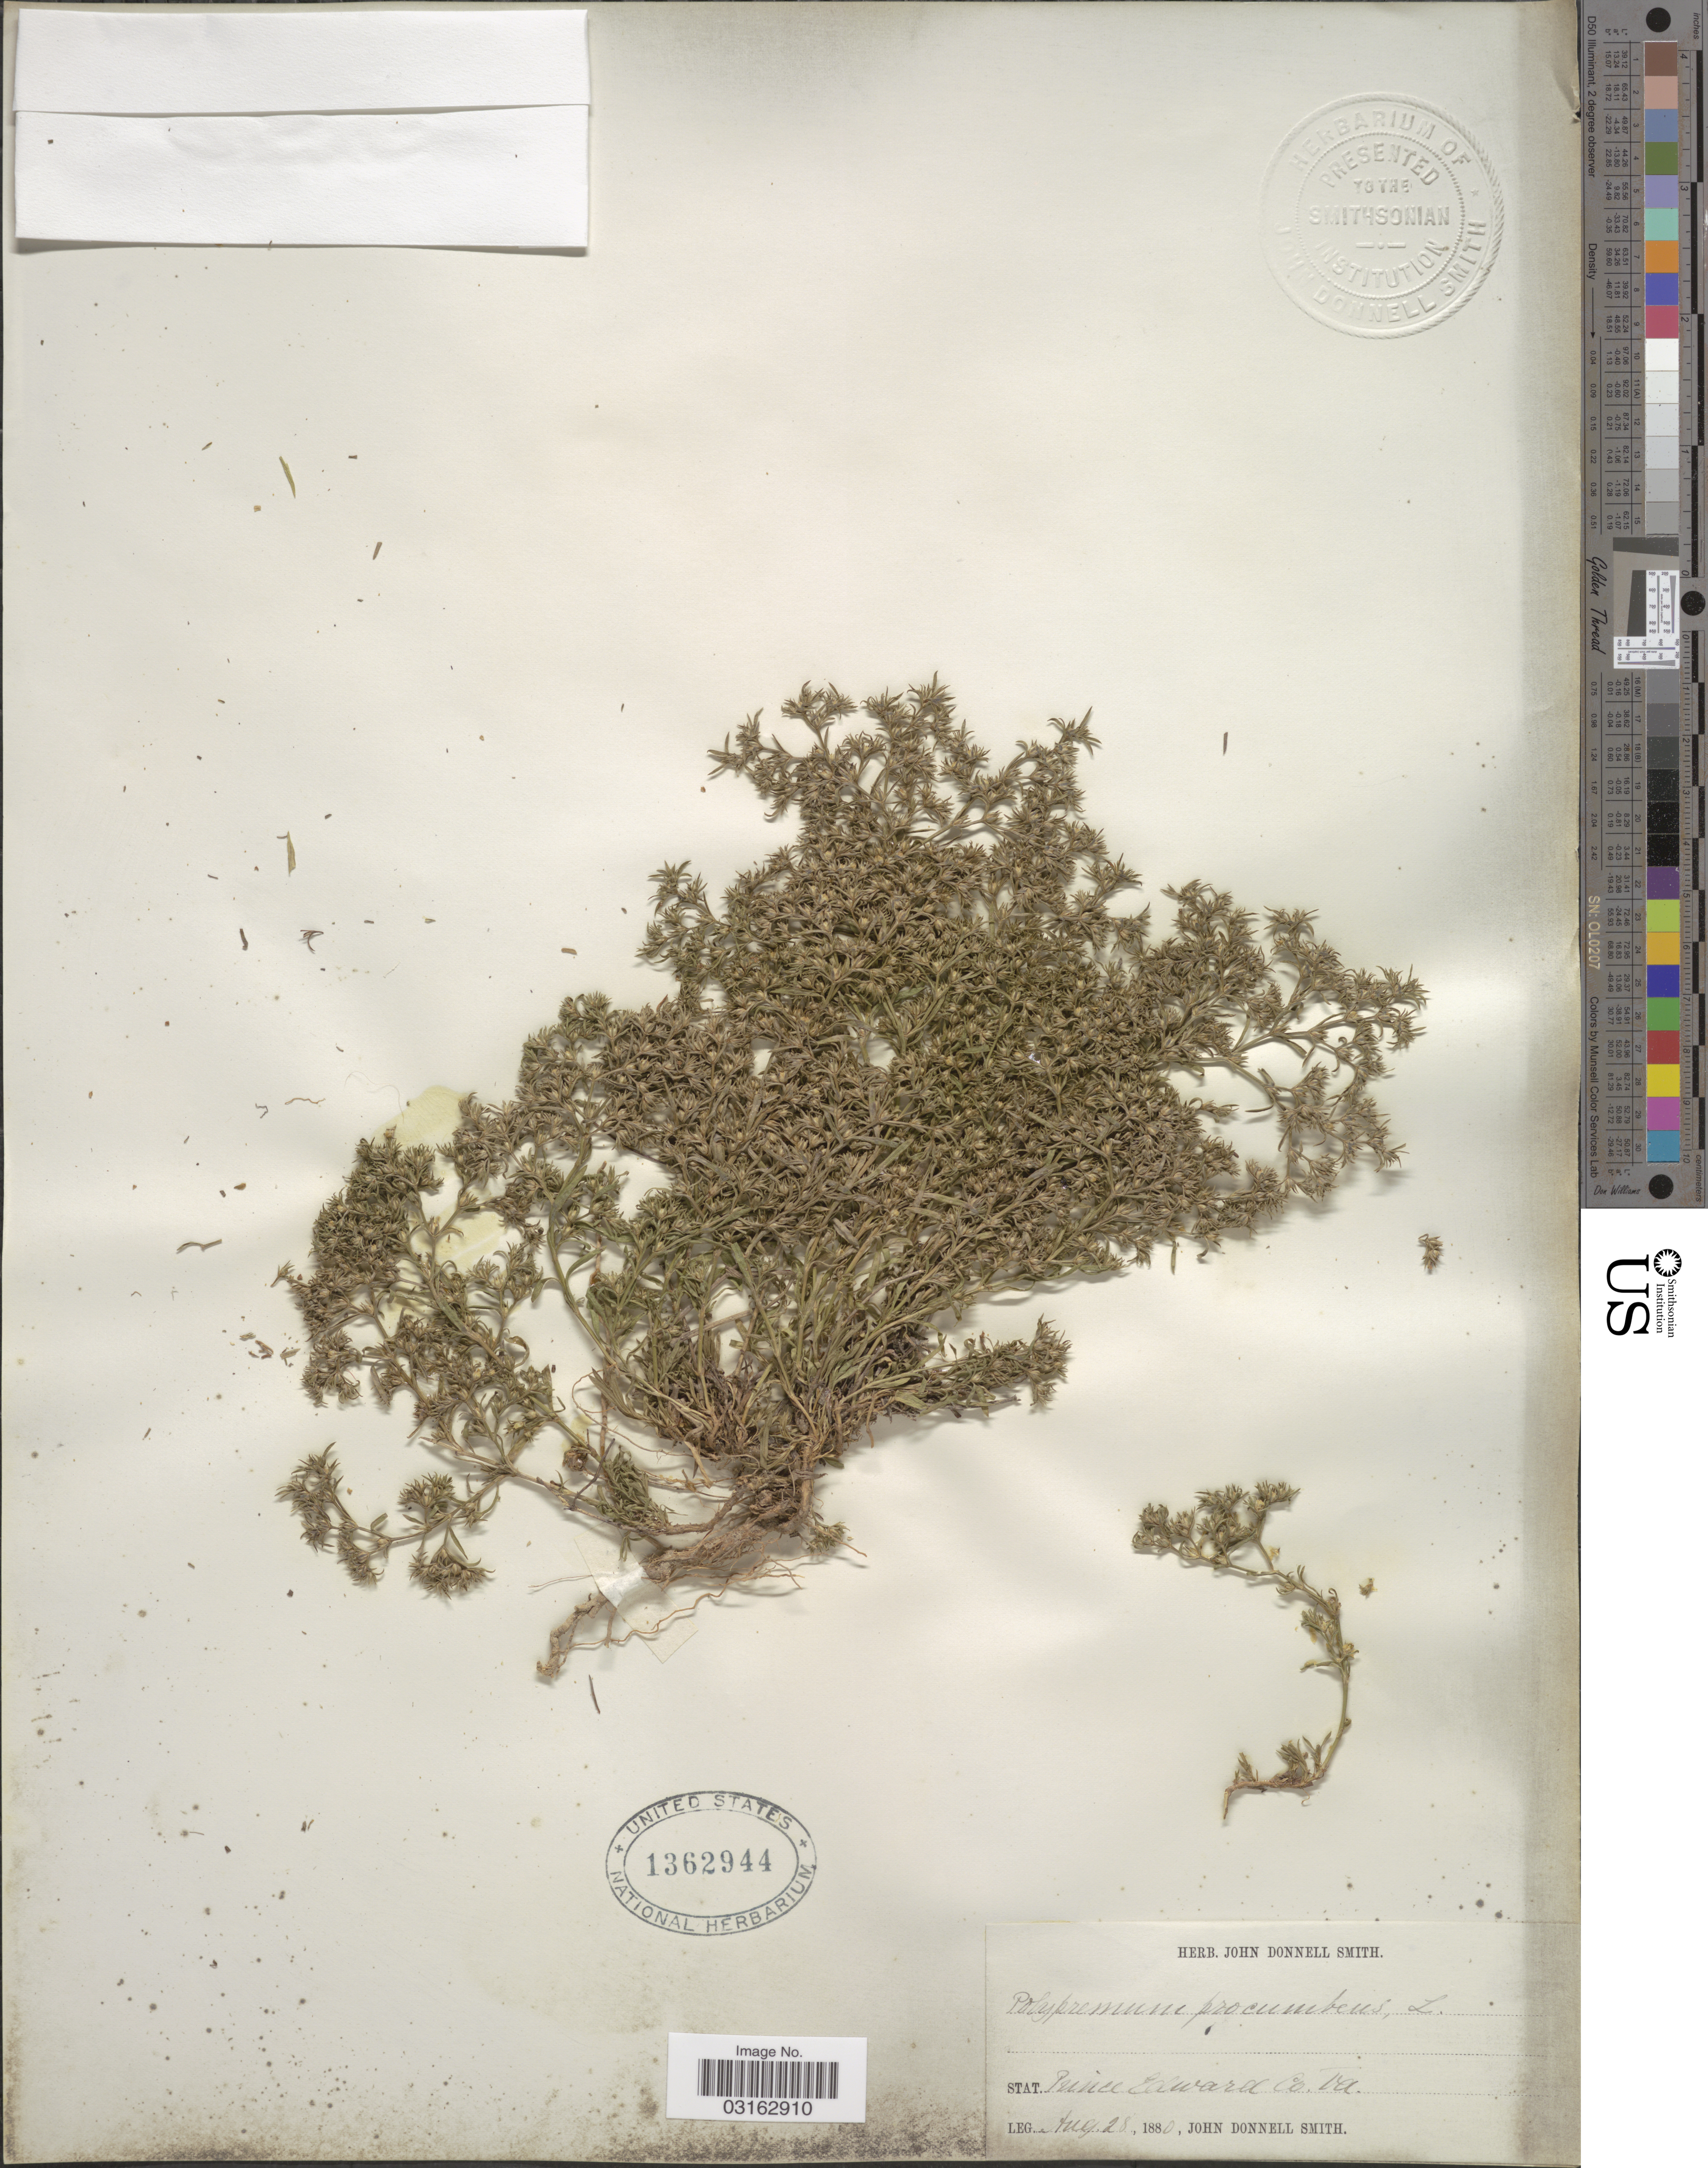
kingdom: Plantae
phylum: Tracheophyta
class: Magnoliopsida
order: Lamiales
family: Tetrachondraceae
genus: Polypremum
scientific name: Polypremum procumbens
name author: L.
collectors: J. Donnell Smith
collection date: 1880-08-28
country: United States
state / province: Virginia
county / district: Prince Edward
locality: Prince Edward Co.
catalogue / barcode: US 1362944